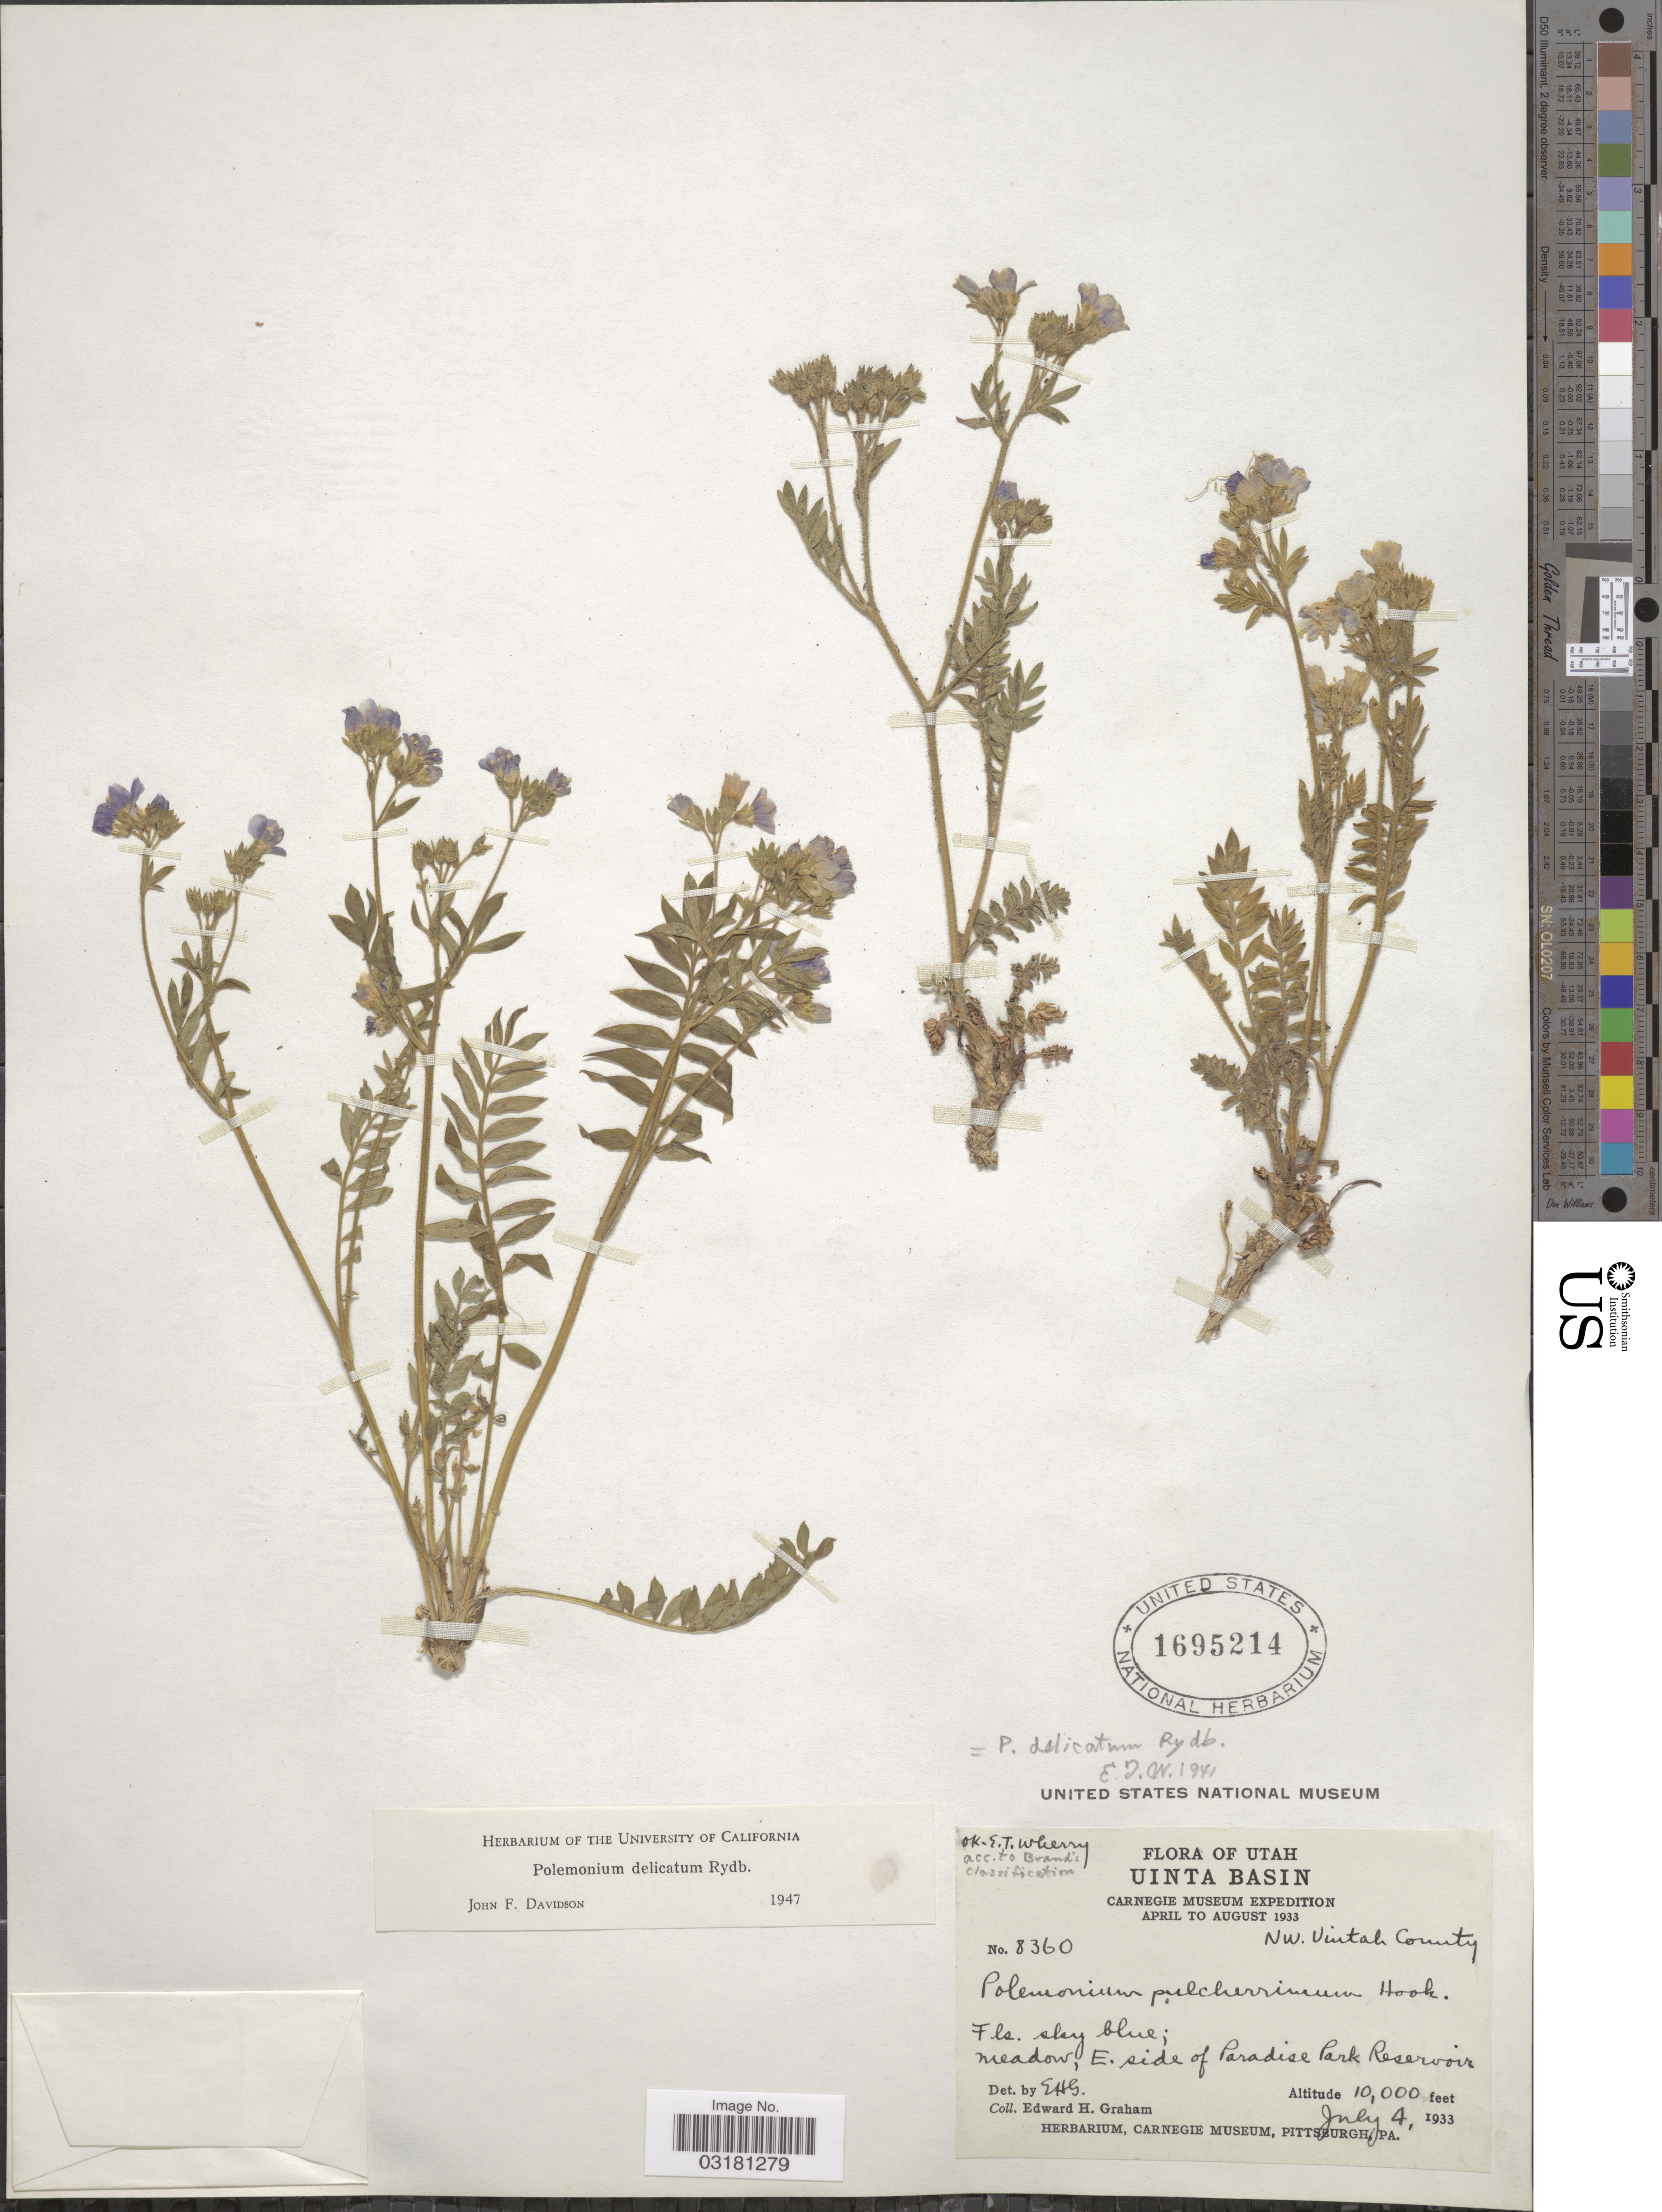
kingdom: Plantae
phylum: Tracheophyta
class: Magnoliopsida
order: Ericales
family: Polemoniaceae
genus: Polemonium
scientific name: Polemonium delicatum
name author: Rydb.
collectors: E. H. Graham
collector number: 8360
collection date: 1933-07-04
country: United States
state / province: Utah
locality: Uinta Basin. Nw. Uintah County. Meadow, E. side of Paradise Park Reservoir.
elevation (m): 3048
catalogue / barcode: US 1695214